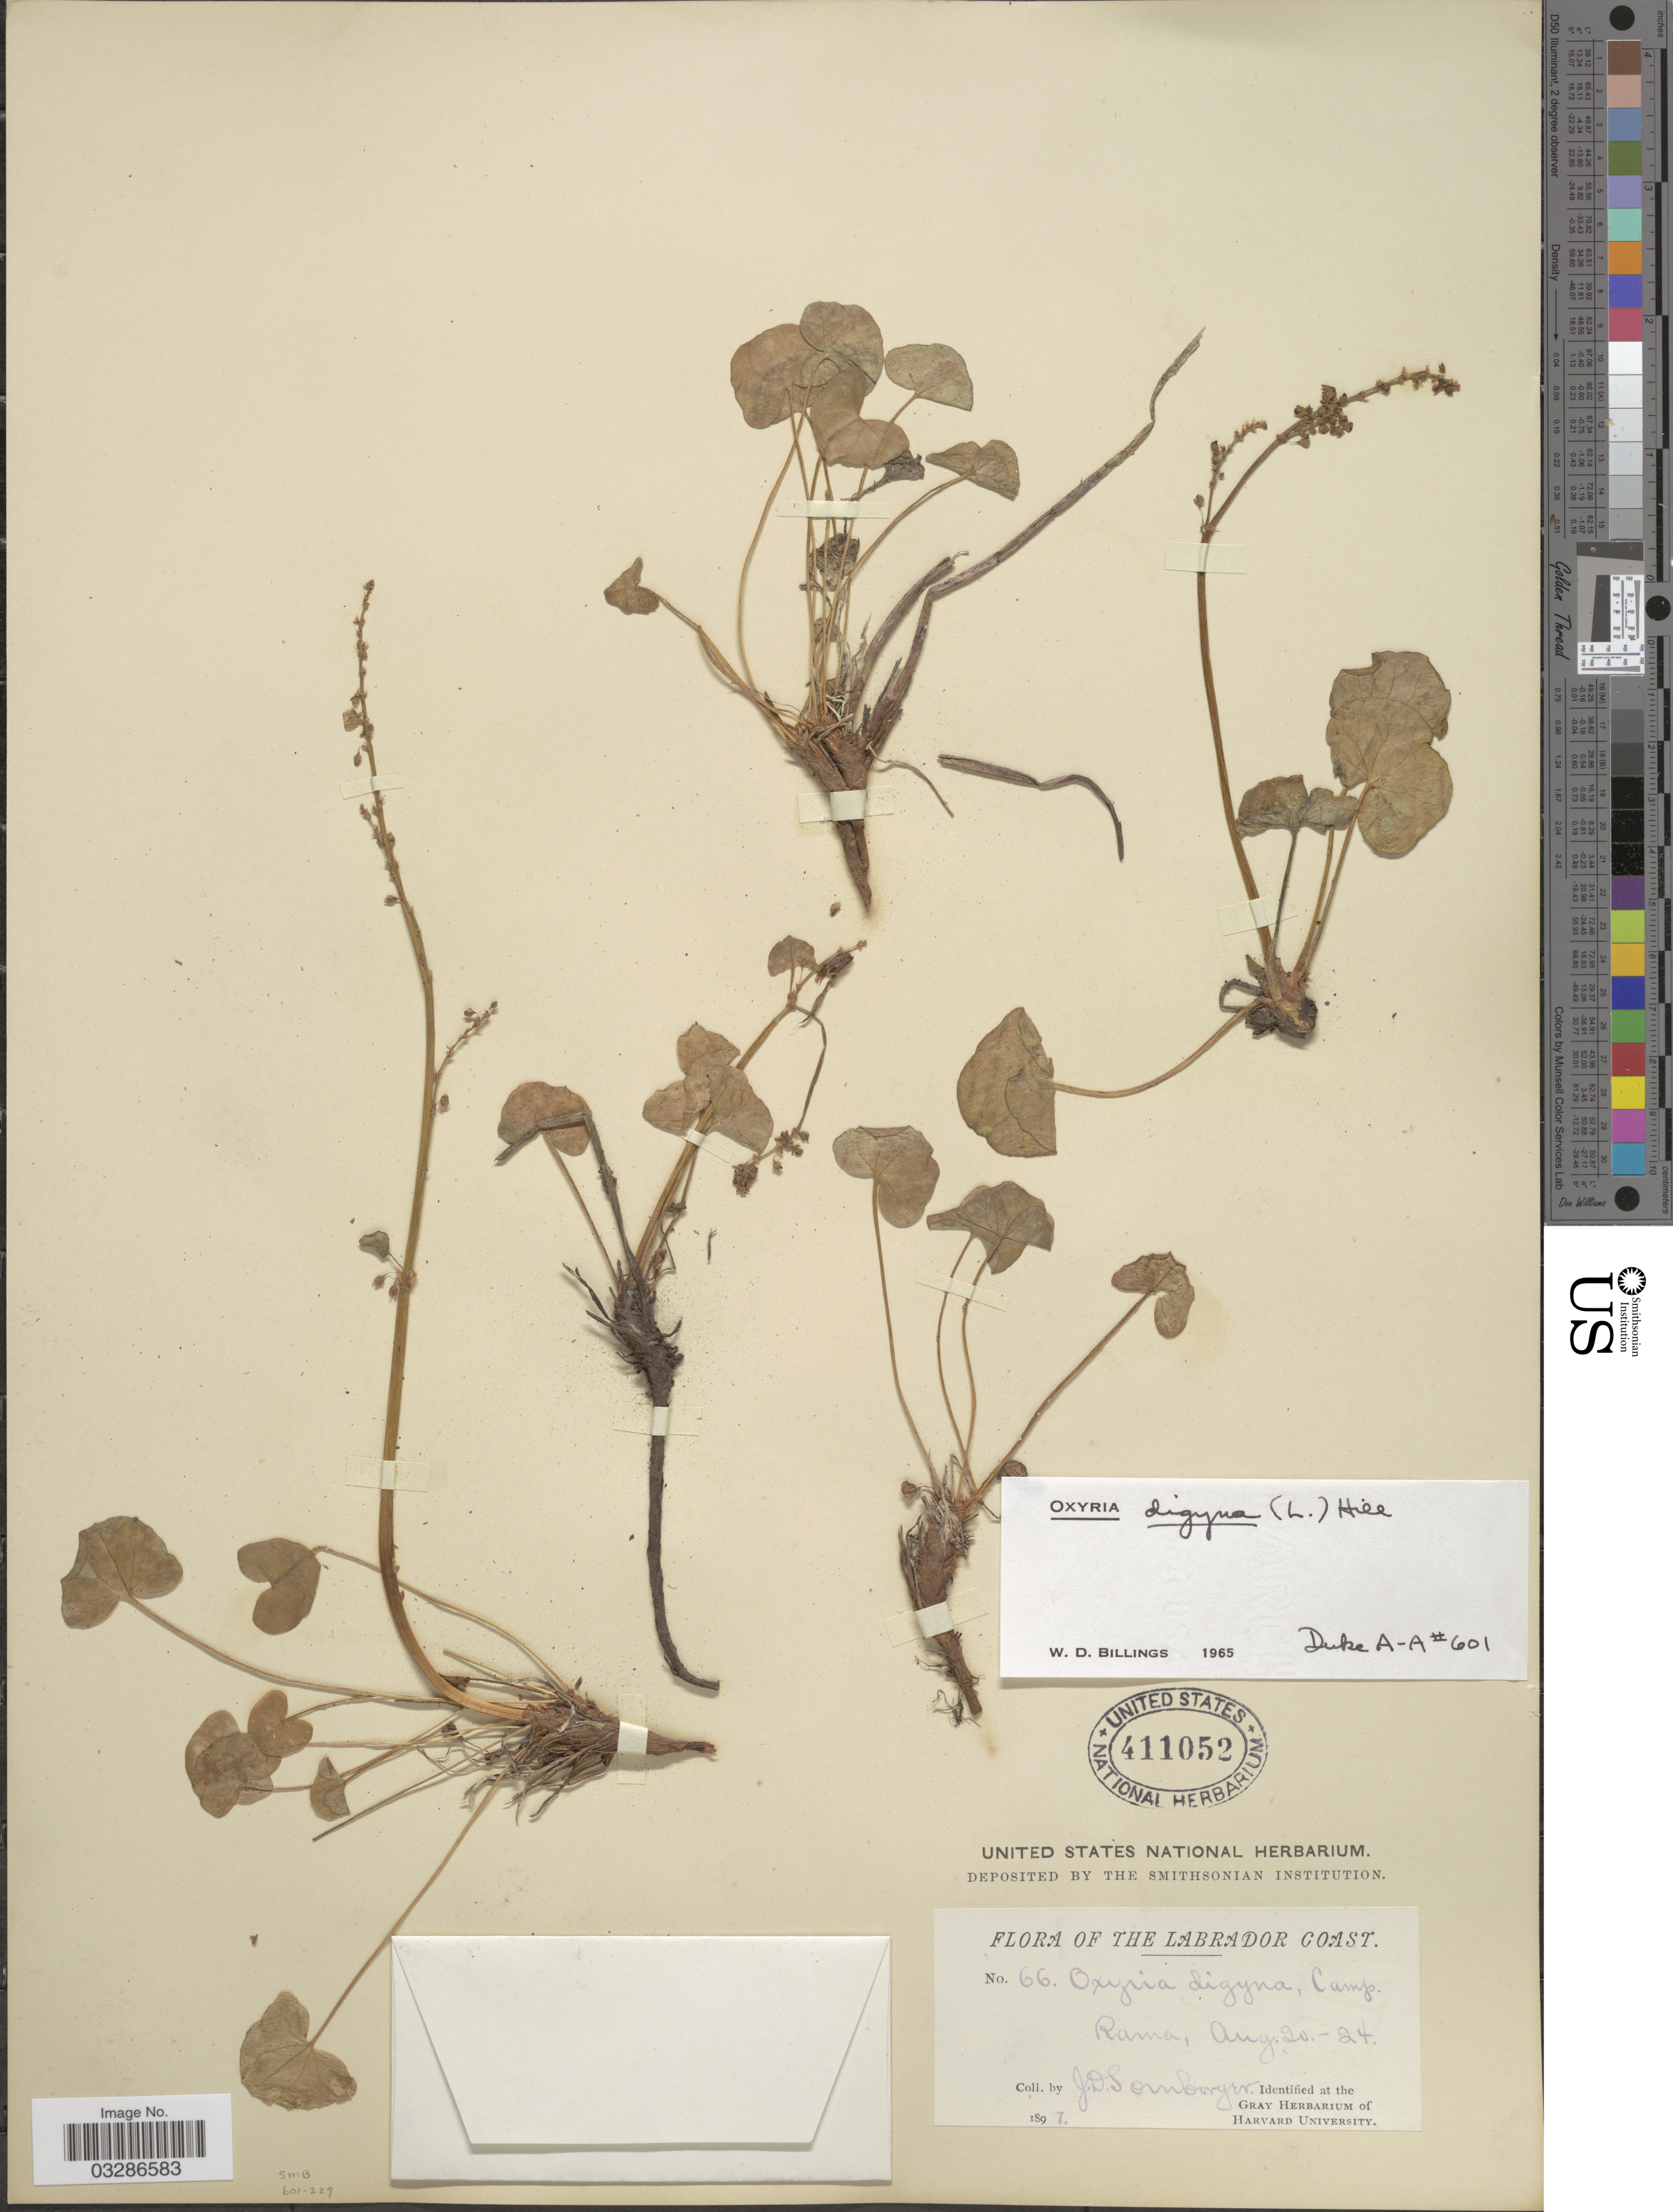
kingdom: Plantae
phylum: Tracheophyta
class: Magnoliopsida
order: Caryophyllales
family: Polygonaceae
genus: Oxyria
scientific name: Oxyria digyna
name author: (L.) Hill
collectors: J. Sornborger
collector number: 66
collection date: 1897-08-20/1897-08-24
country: Canada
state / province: Newfoundland and Labrador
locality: The Labrador Coast, Rama.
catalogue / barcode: US 411052